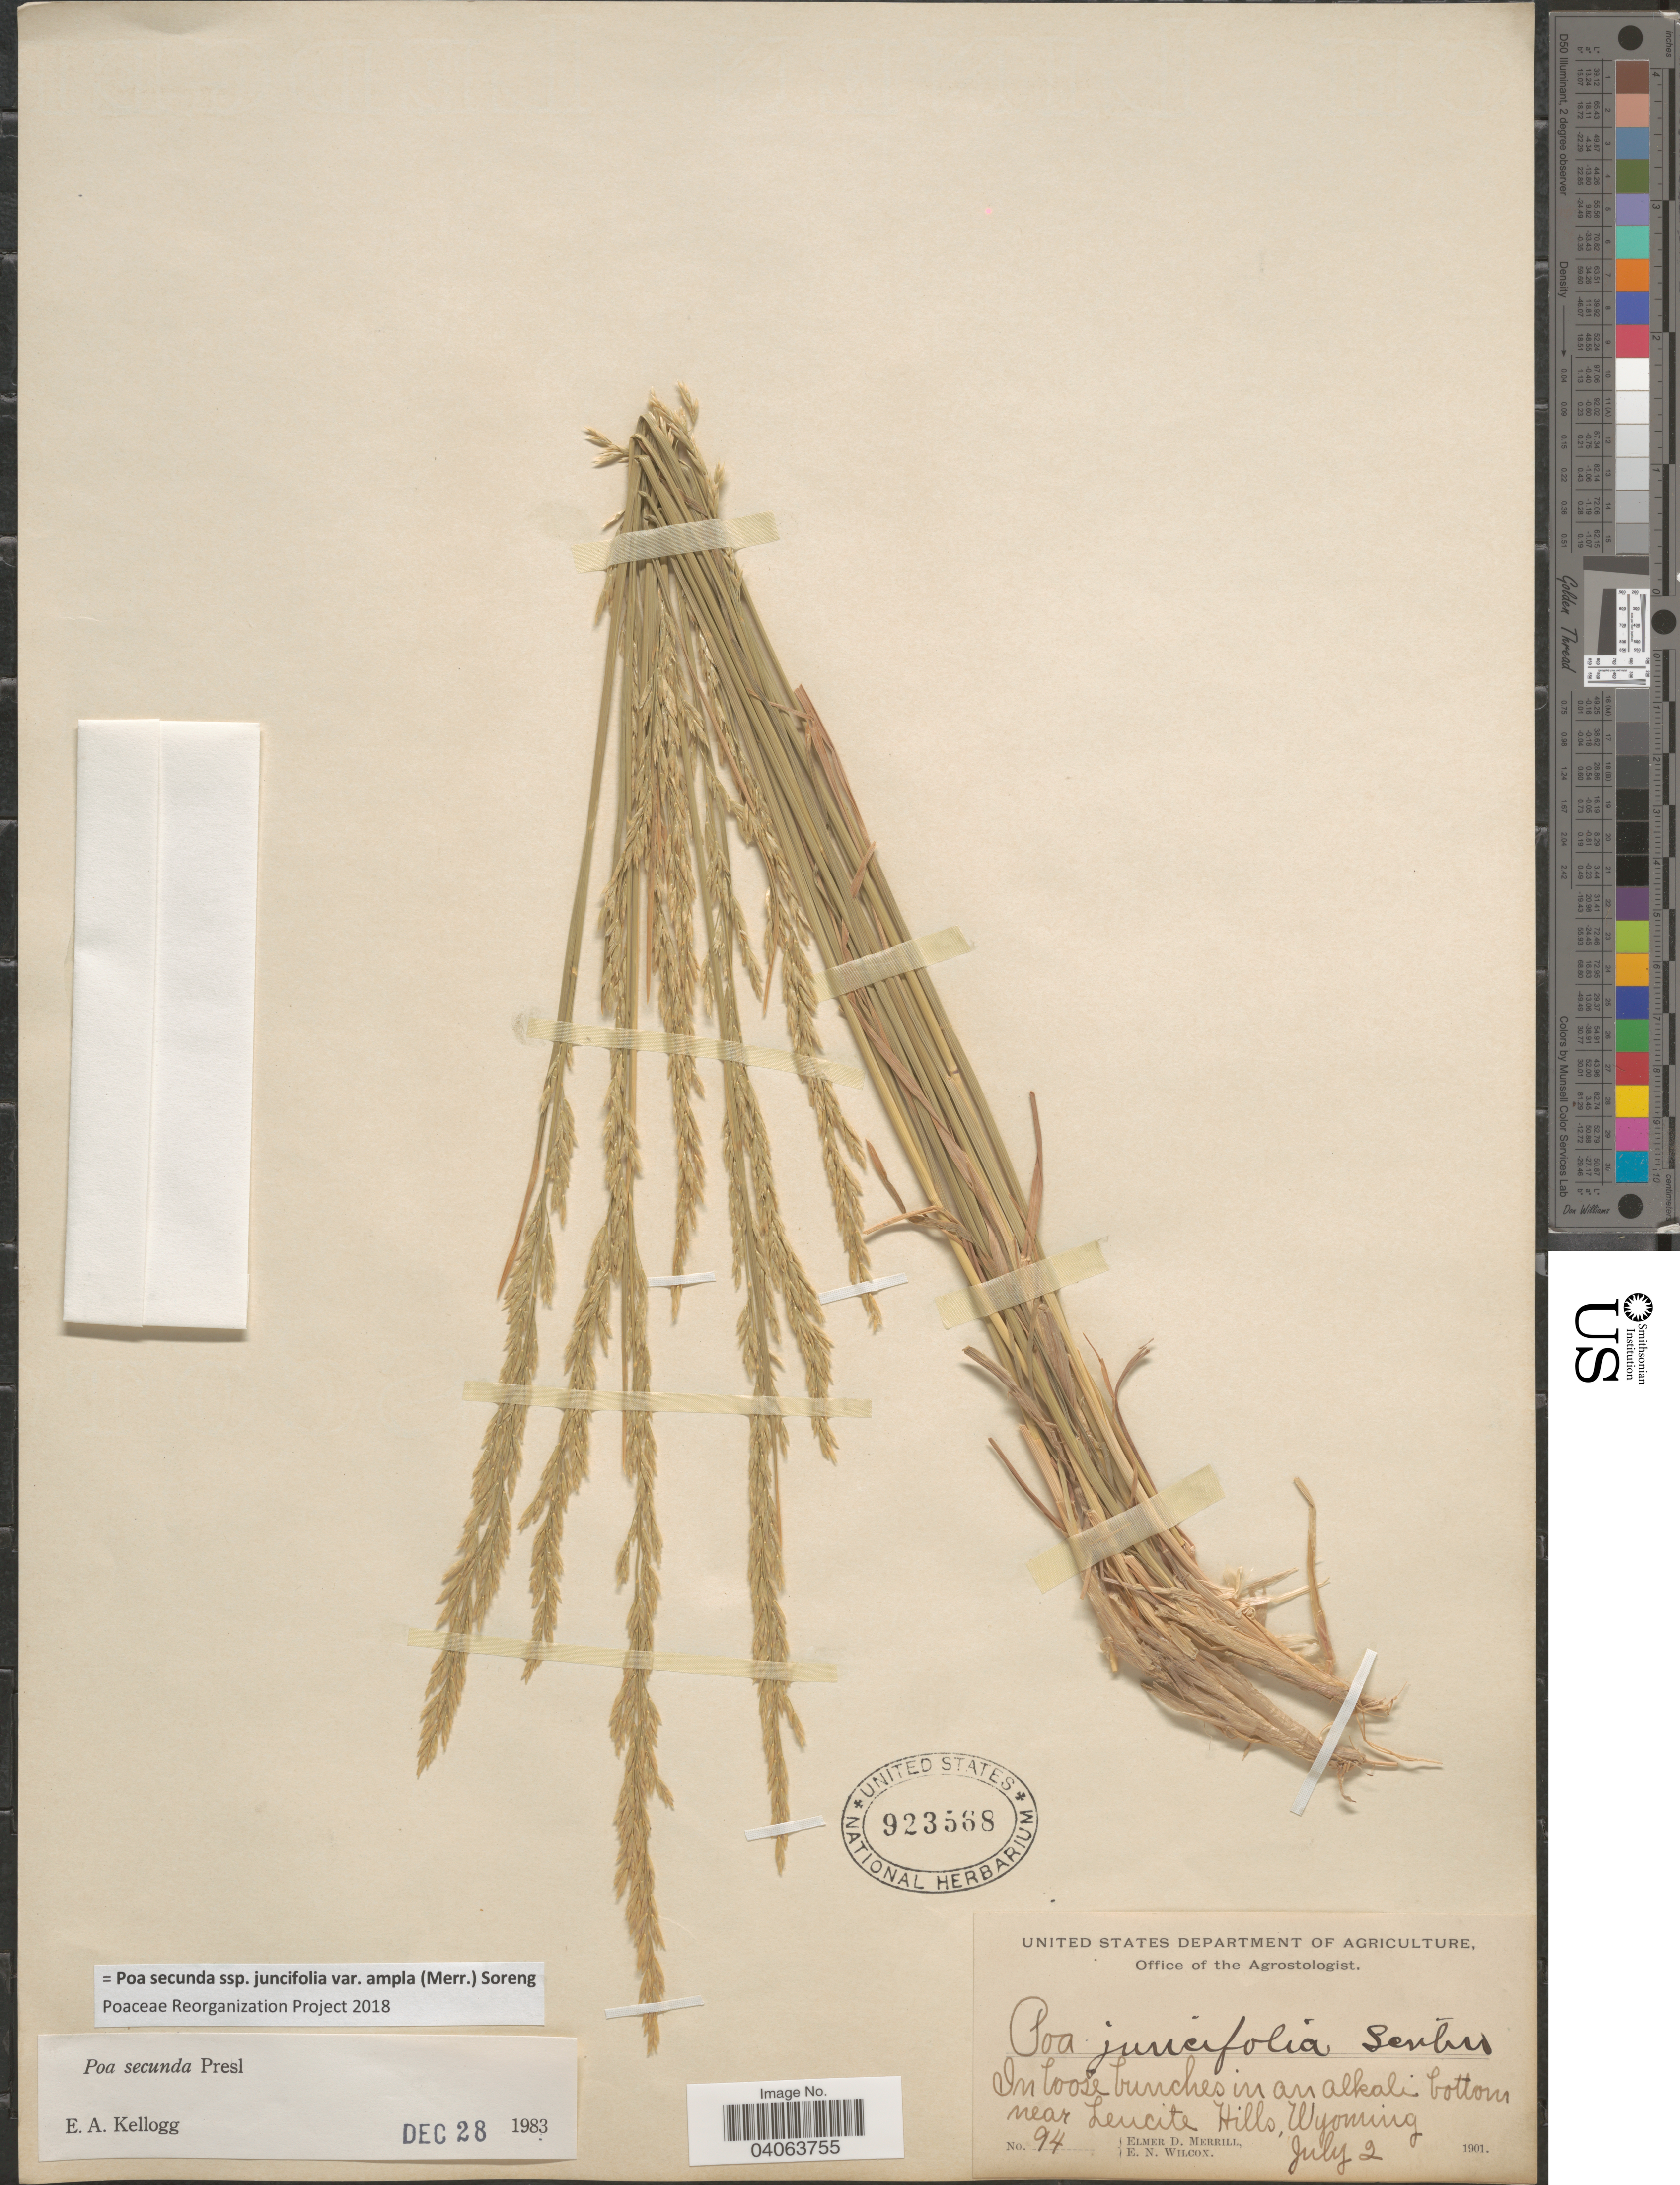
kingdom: Plantae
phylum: Tracheophyta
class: Liliopsida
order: Poales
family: Poaceae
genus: Poa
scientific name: Poa secunda subsp. juncifolia var. ampla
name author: (Merr.) Soreng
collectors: E. D. Merrill & E. Wilcox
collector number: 94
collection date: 1901-07-02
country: United States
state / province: Wyoming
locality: Near Leucite Hills.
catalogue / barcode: US 923568